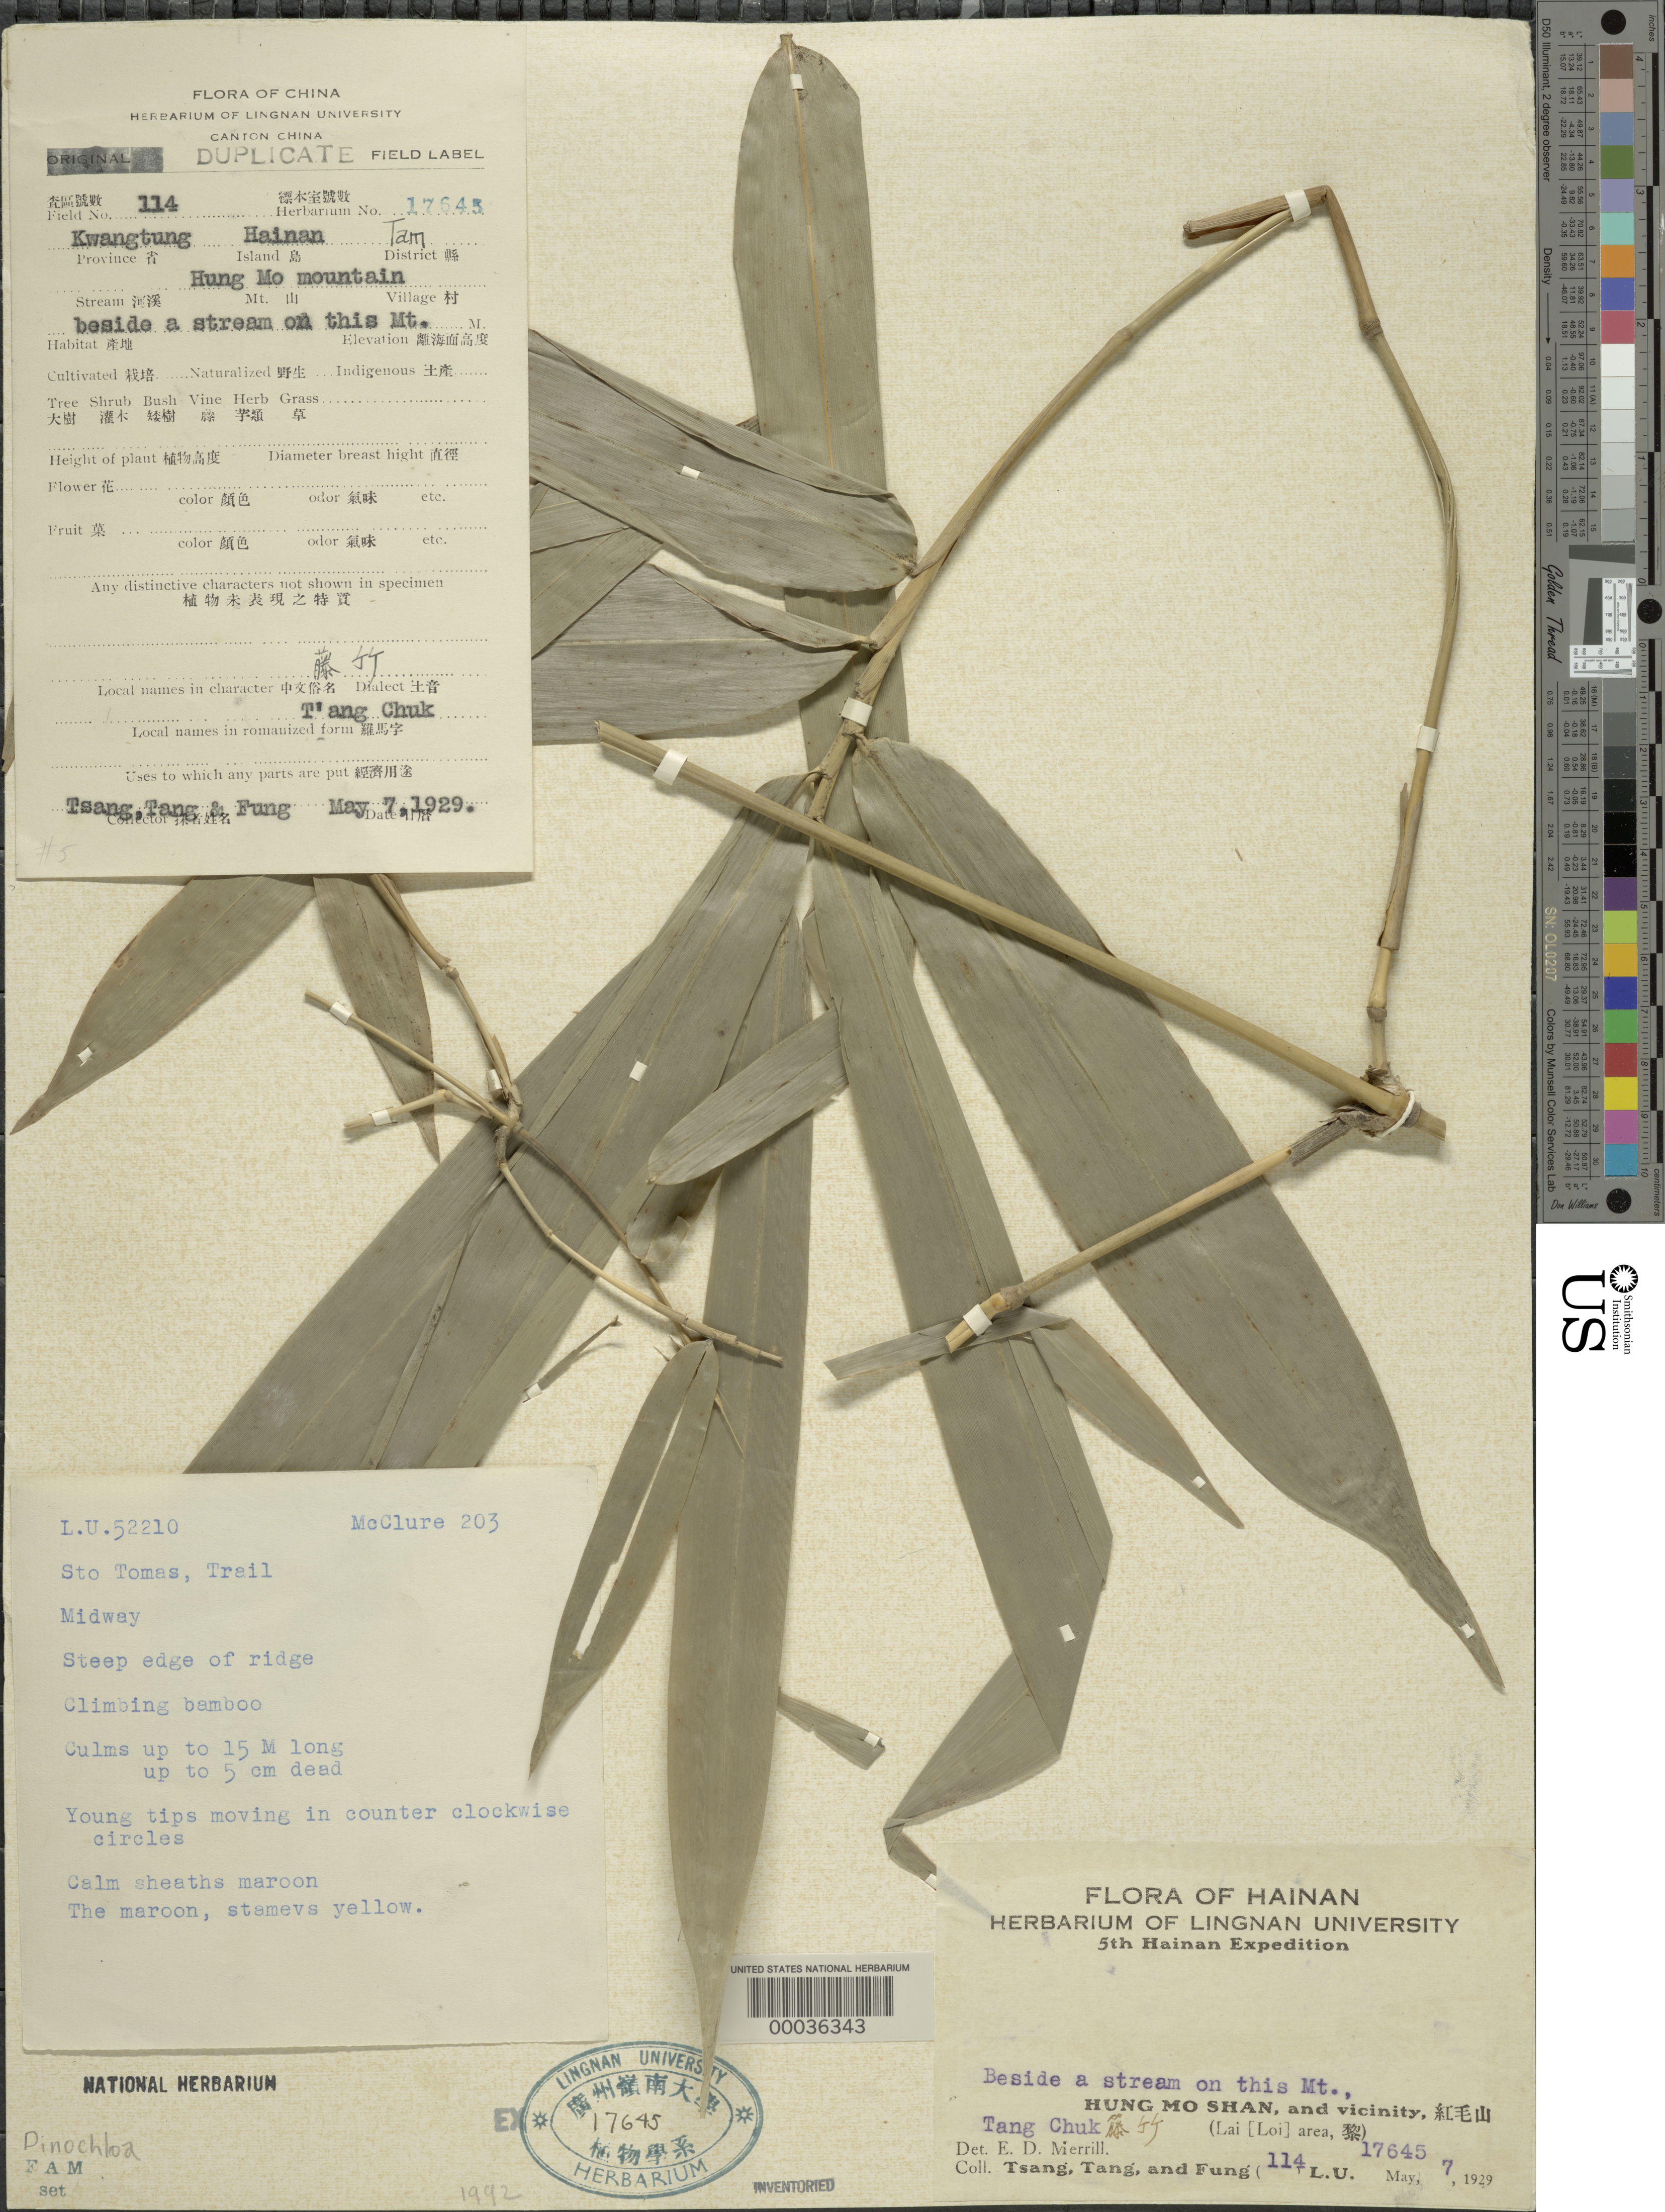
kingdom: Plantae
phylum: Tracheophyta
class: Liliopsida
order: Poales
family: Poaceae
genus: Dinochloa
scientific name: Dinochloa sp.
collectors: -- Tsang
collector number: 114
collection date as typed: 07 May 1929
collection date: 1929-05-07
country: China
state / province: Hainan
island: Hainan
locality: Hung mo mt.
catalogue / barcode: US 2767630